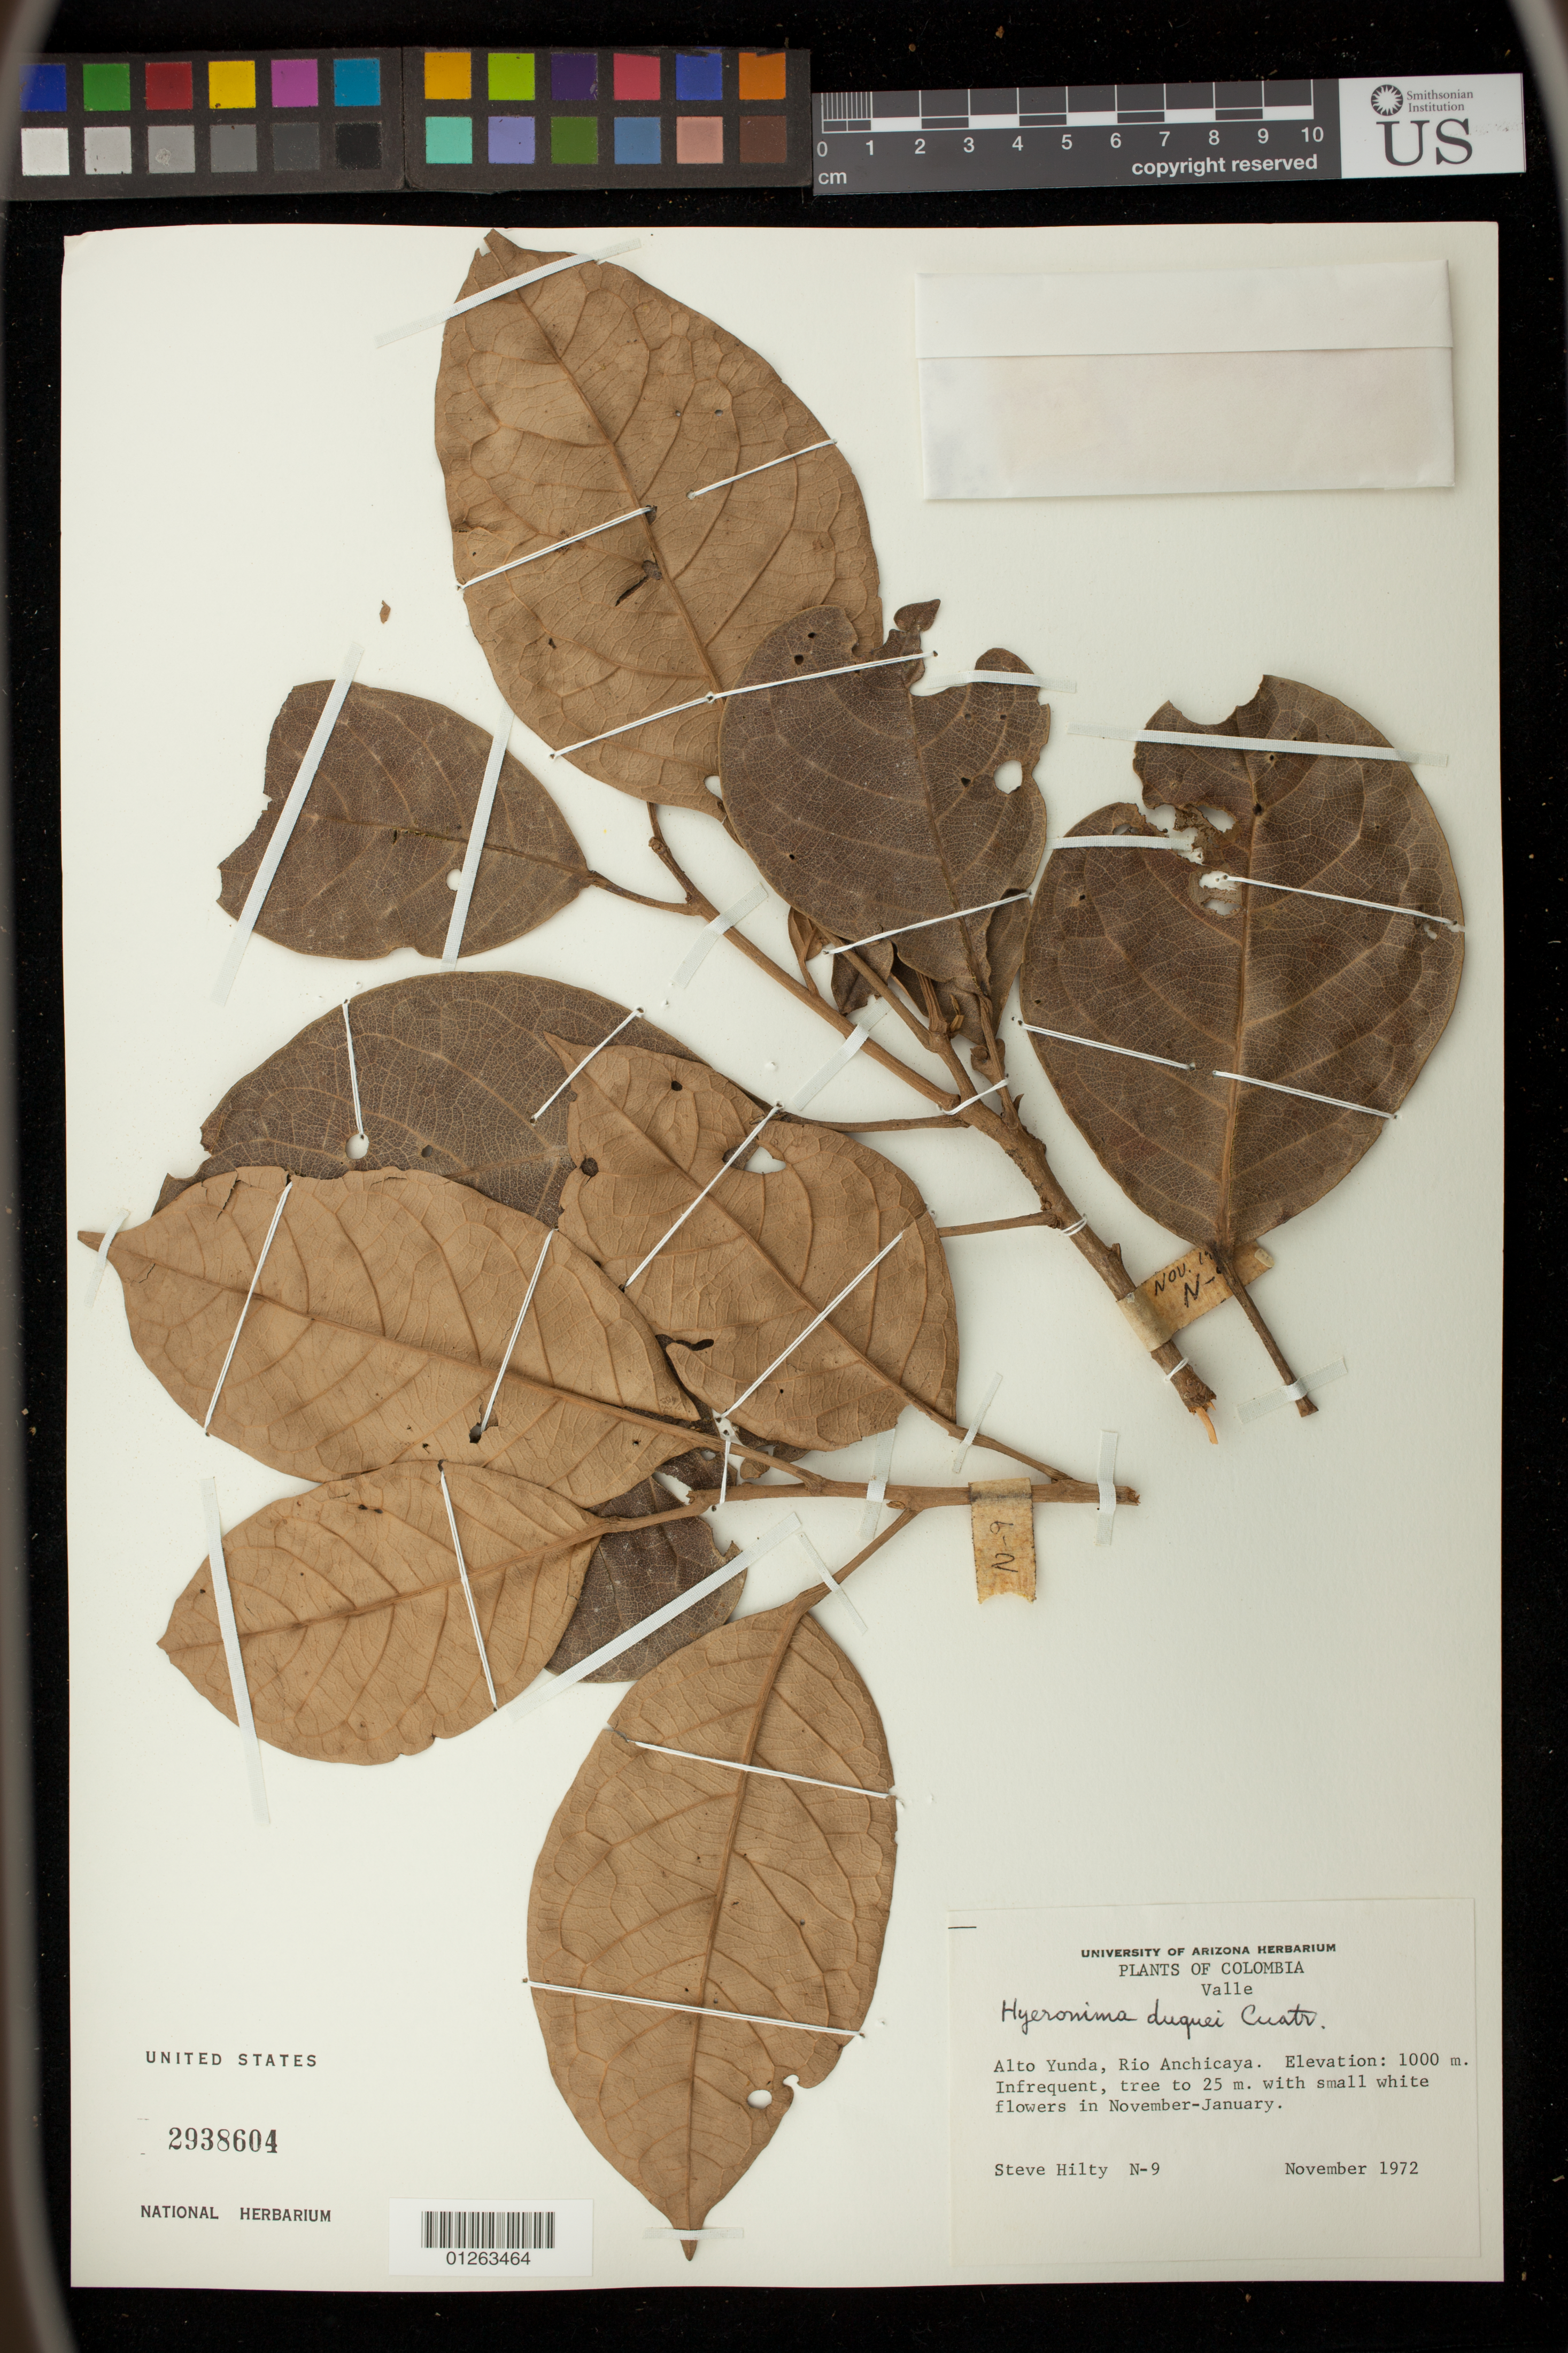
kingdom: Plantae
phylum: Tracheophyta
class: Magnoliopsida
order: Malpighiales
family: Phyllanthaceae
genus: Hieronyma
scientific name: Hieronyma duquei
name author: Cuatrec.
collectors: S. Hilty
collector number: N-9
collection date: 1972-11-01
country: Colombia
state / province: Valle del Cauca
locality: Alto Yunda, Rio Anchicaya.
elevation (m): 1000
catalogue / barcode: US 2938604